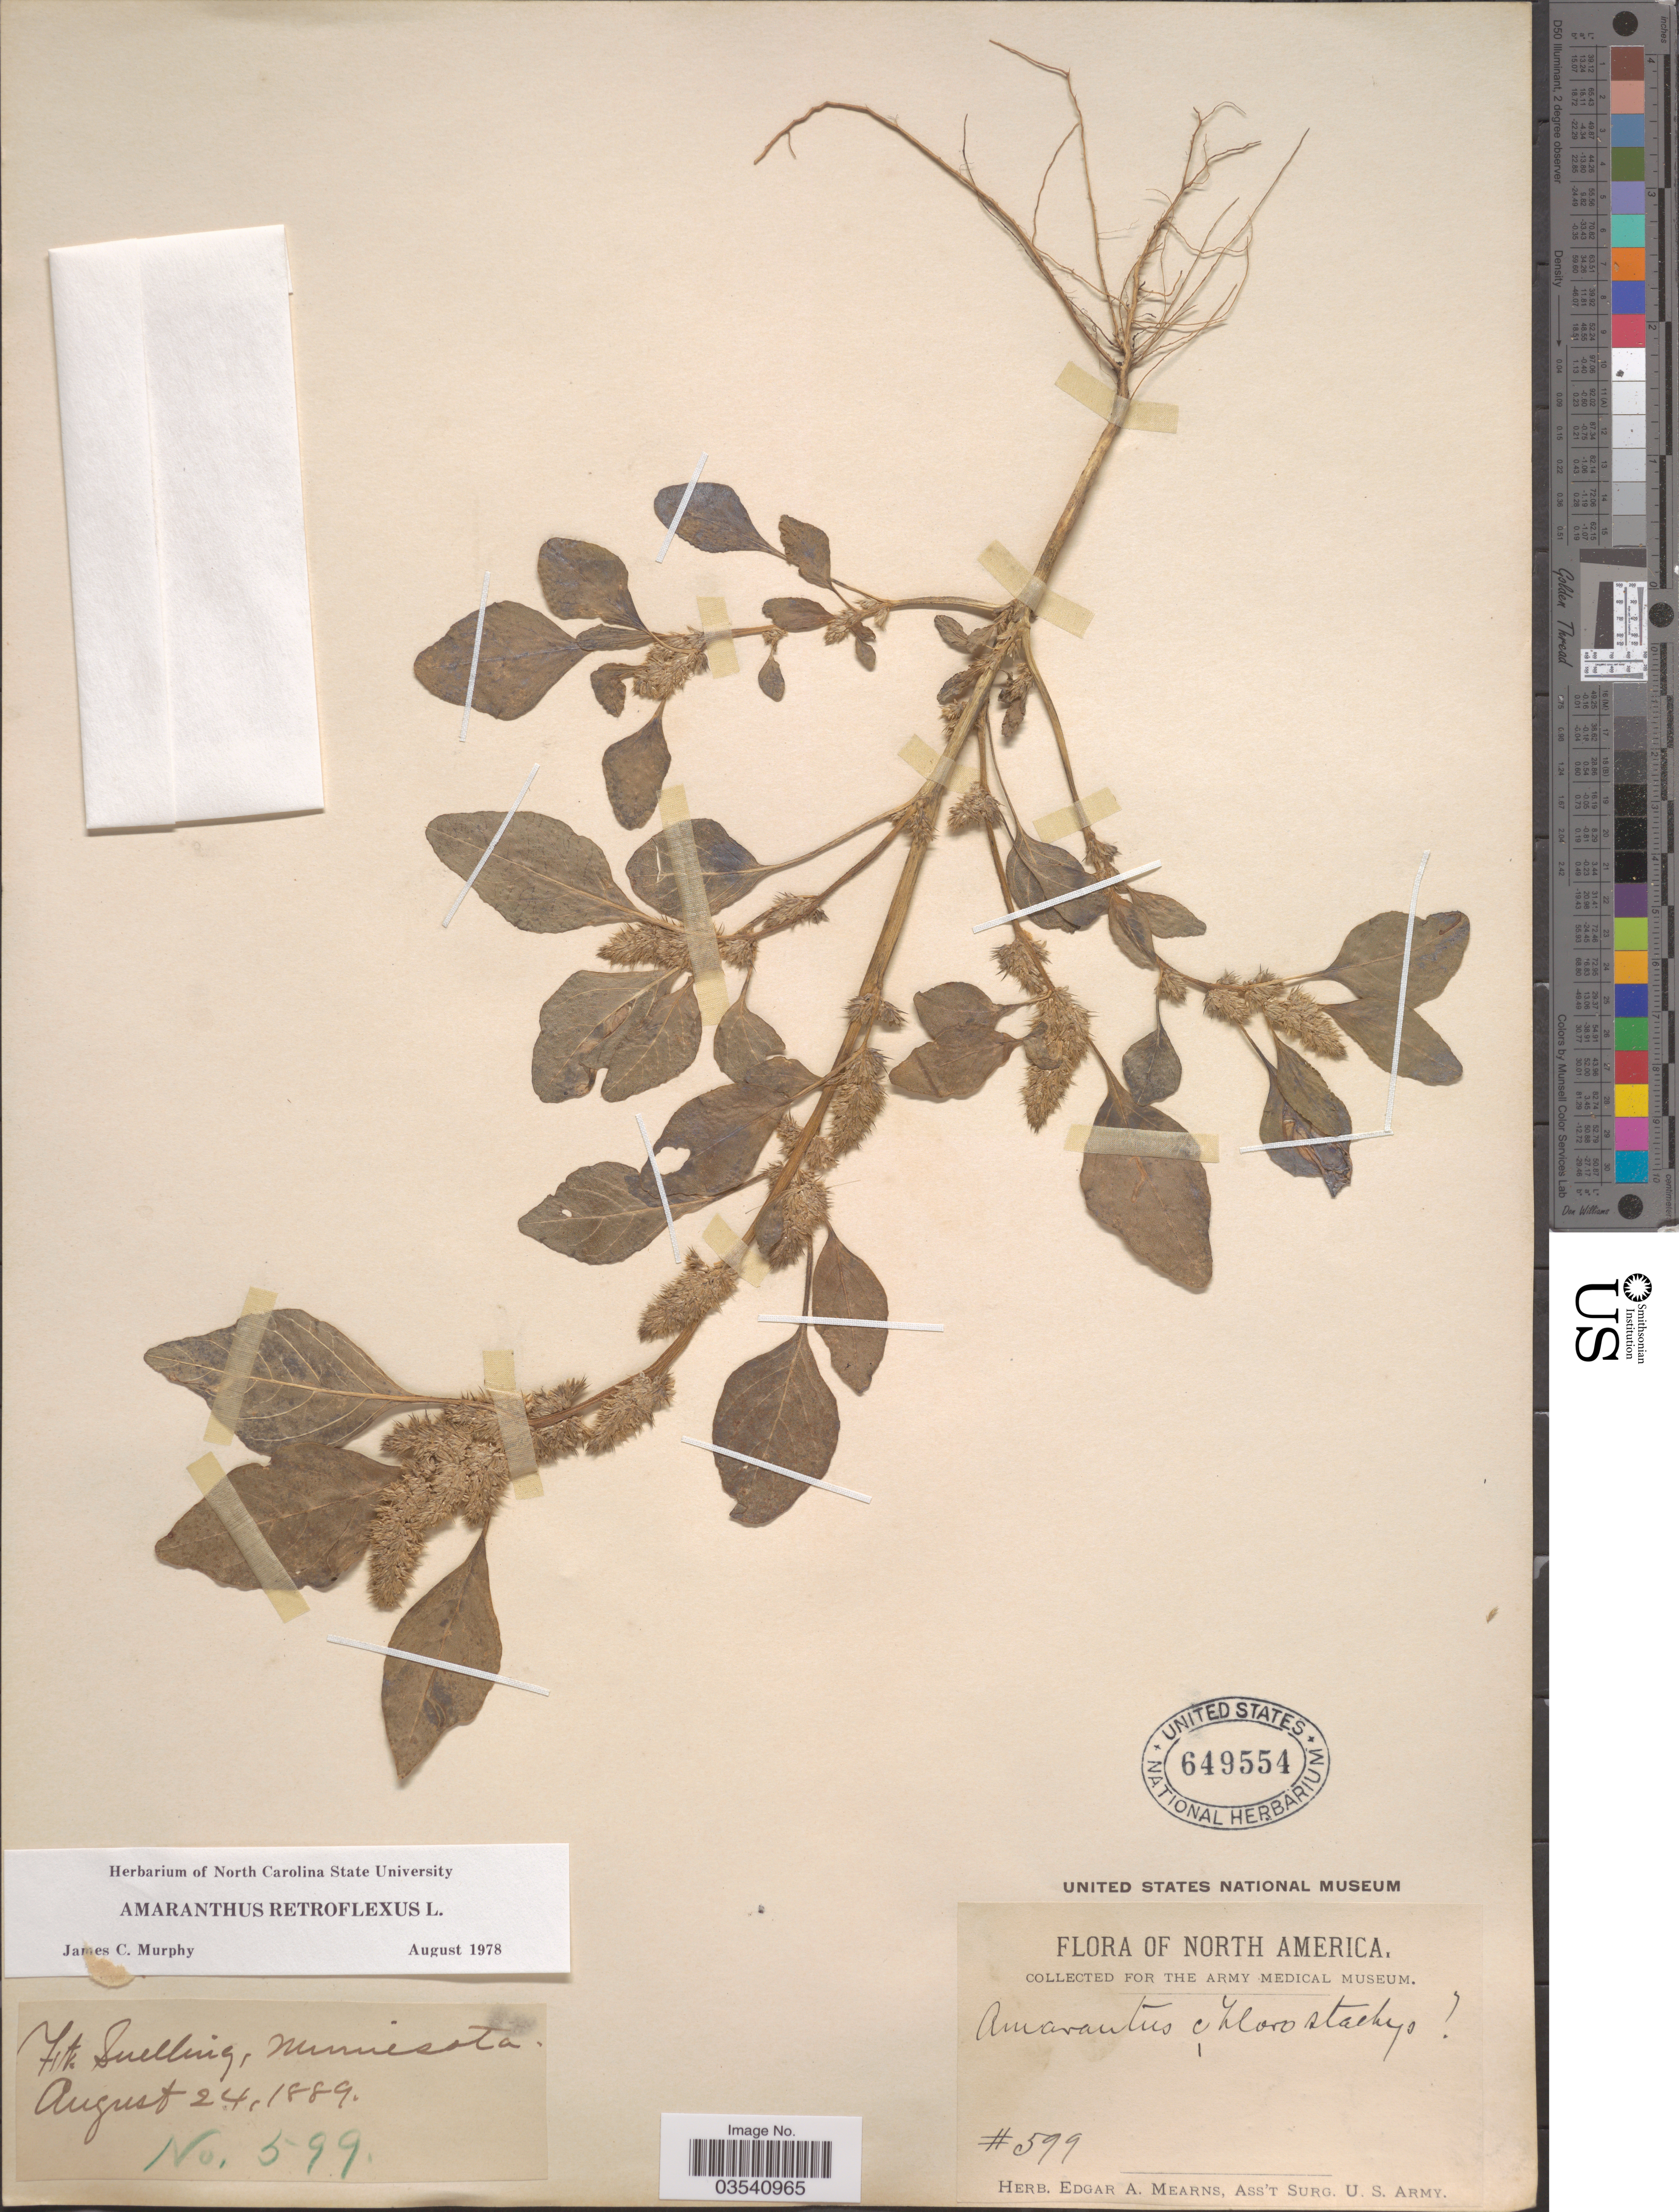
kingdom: Plantae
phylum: Tracheophyta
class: Magnoliopsida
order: Caryophyllales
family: Amaranthaceae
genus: Amaranthus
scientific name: Amaranthus retroflexus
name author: L.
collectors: ex herb. Edgar A. Mearns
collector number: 599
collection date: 1889-08-24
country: United States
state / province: Minnesota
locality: Fort Snelling.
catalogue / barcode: US 649554